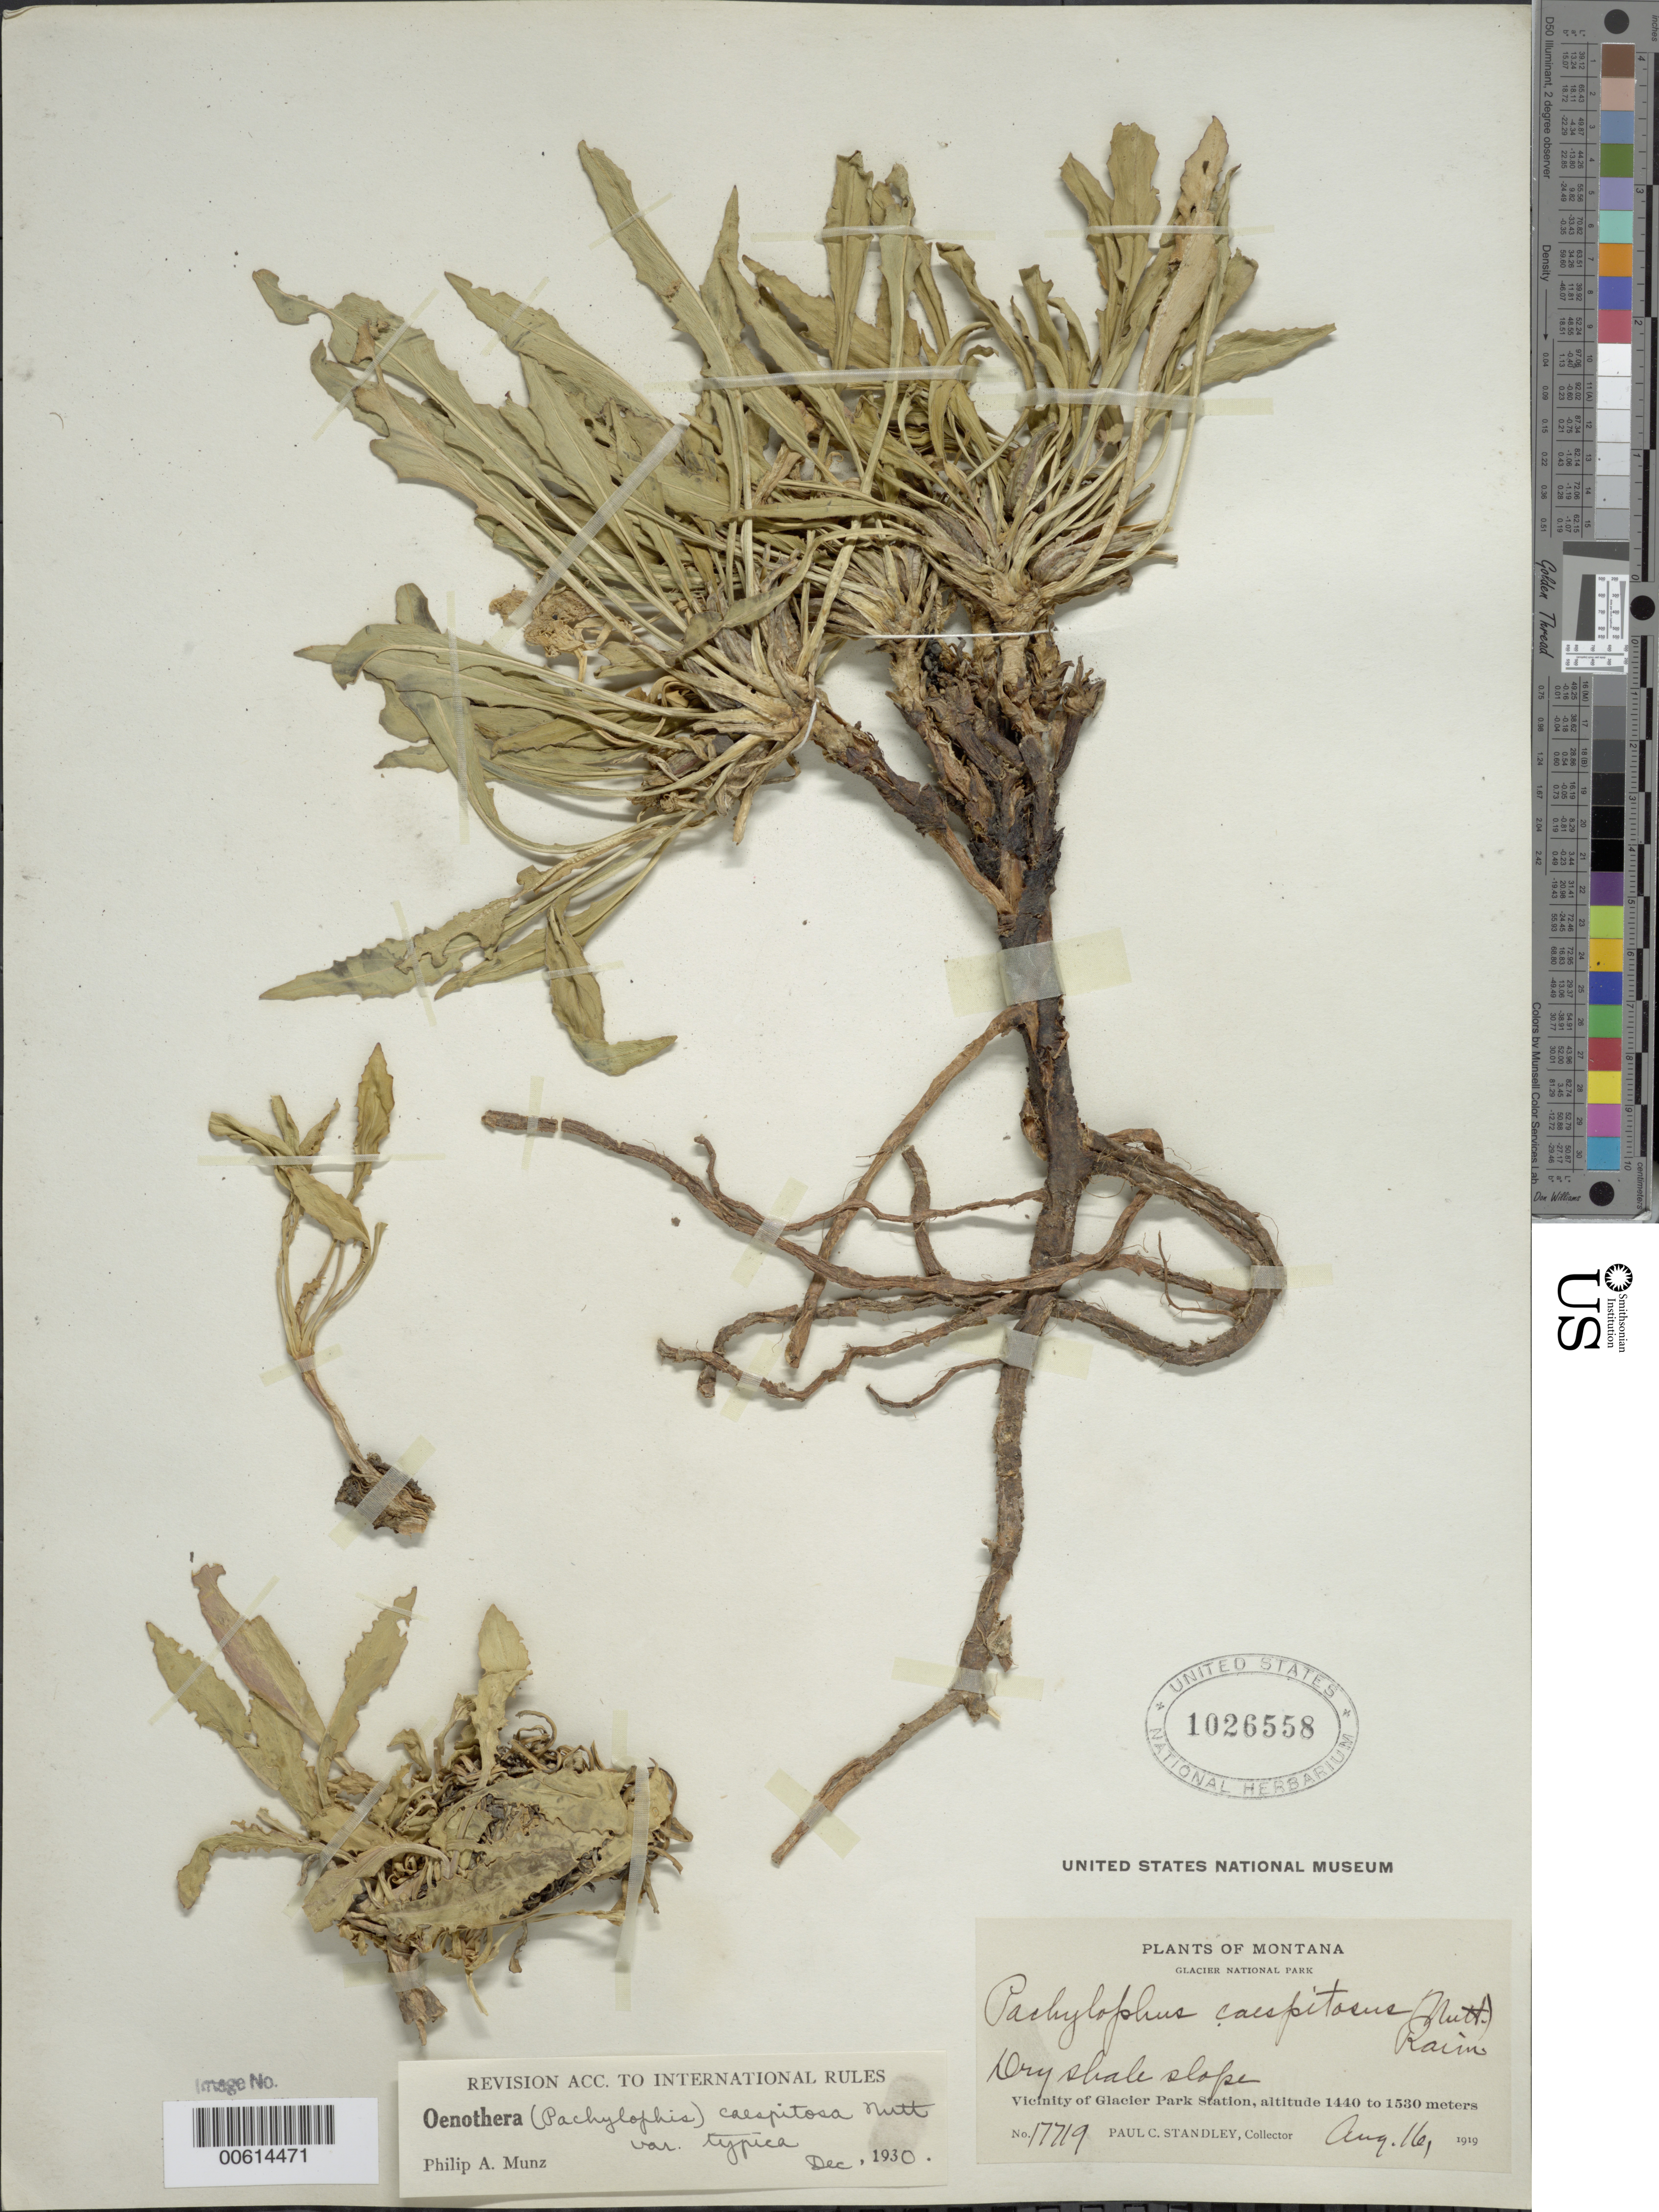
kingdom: Plantae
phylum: Tracheophyta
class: Magnoliopsida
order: Myrtales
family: Onagraceae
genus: Oenothera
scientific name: Oenothera cespitosa subsp. cespitosa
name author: Nutt.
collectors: P. C. Standley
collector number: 17719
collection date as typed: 16 Aug 1919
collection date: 1919-08-16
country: United States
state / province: Montana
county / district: Glacier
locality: Glacier Park Station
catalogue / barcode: US 1026558